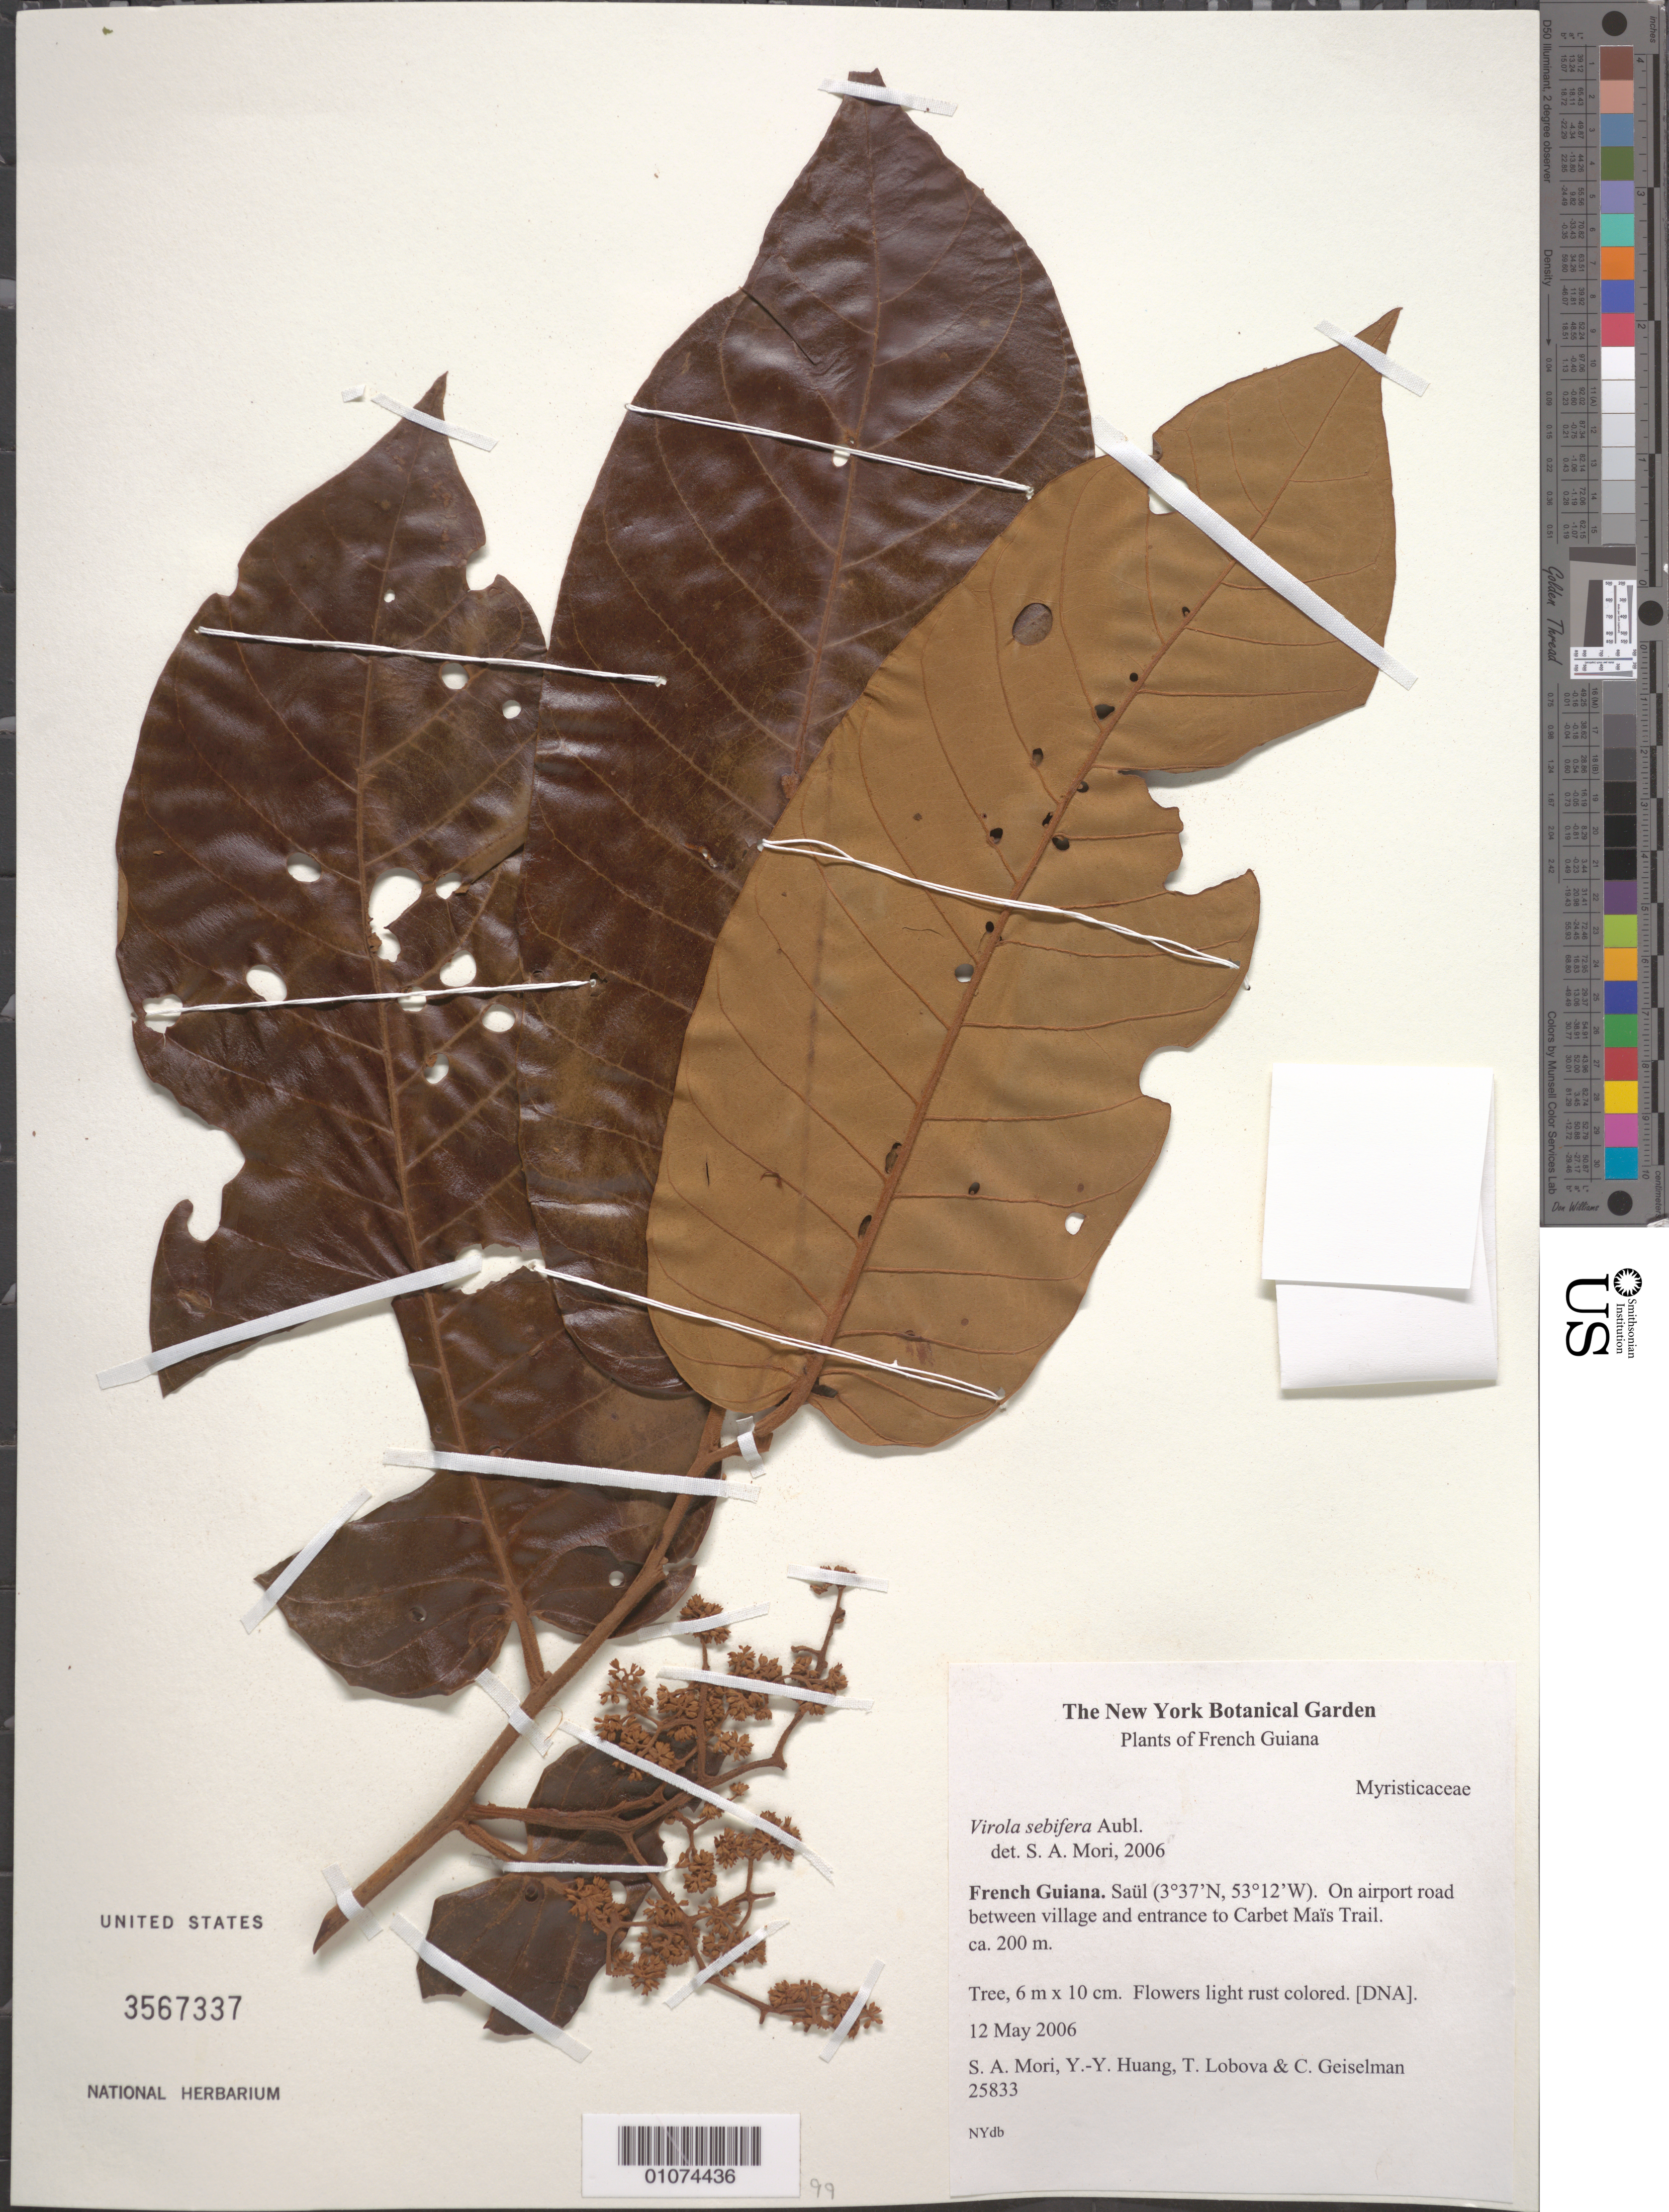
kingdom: Plantae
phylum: Tracheophyta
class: Magnoliopsida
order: Magnoliales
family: Myristicaceae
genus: Virola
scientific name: Virola sebifera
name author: Aubl.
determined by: Mori, Scott A.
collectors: S. Mori, Y. Huang, T. Lobova & C. Geiselman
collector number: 25833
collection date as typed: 12-May-06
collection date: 2006-05-12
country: French Guiana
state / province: Saint-Laurent-du-Maroni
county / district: Saül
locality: On airport road between village and entrance to Carbet Mais Trail.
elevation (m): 200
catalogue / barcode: US 3567337